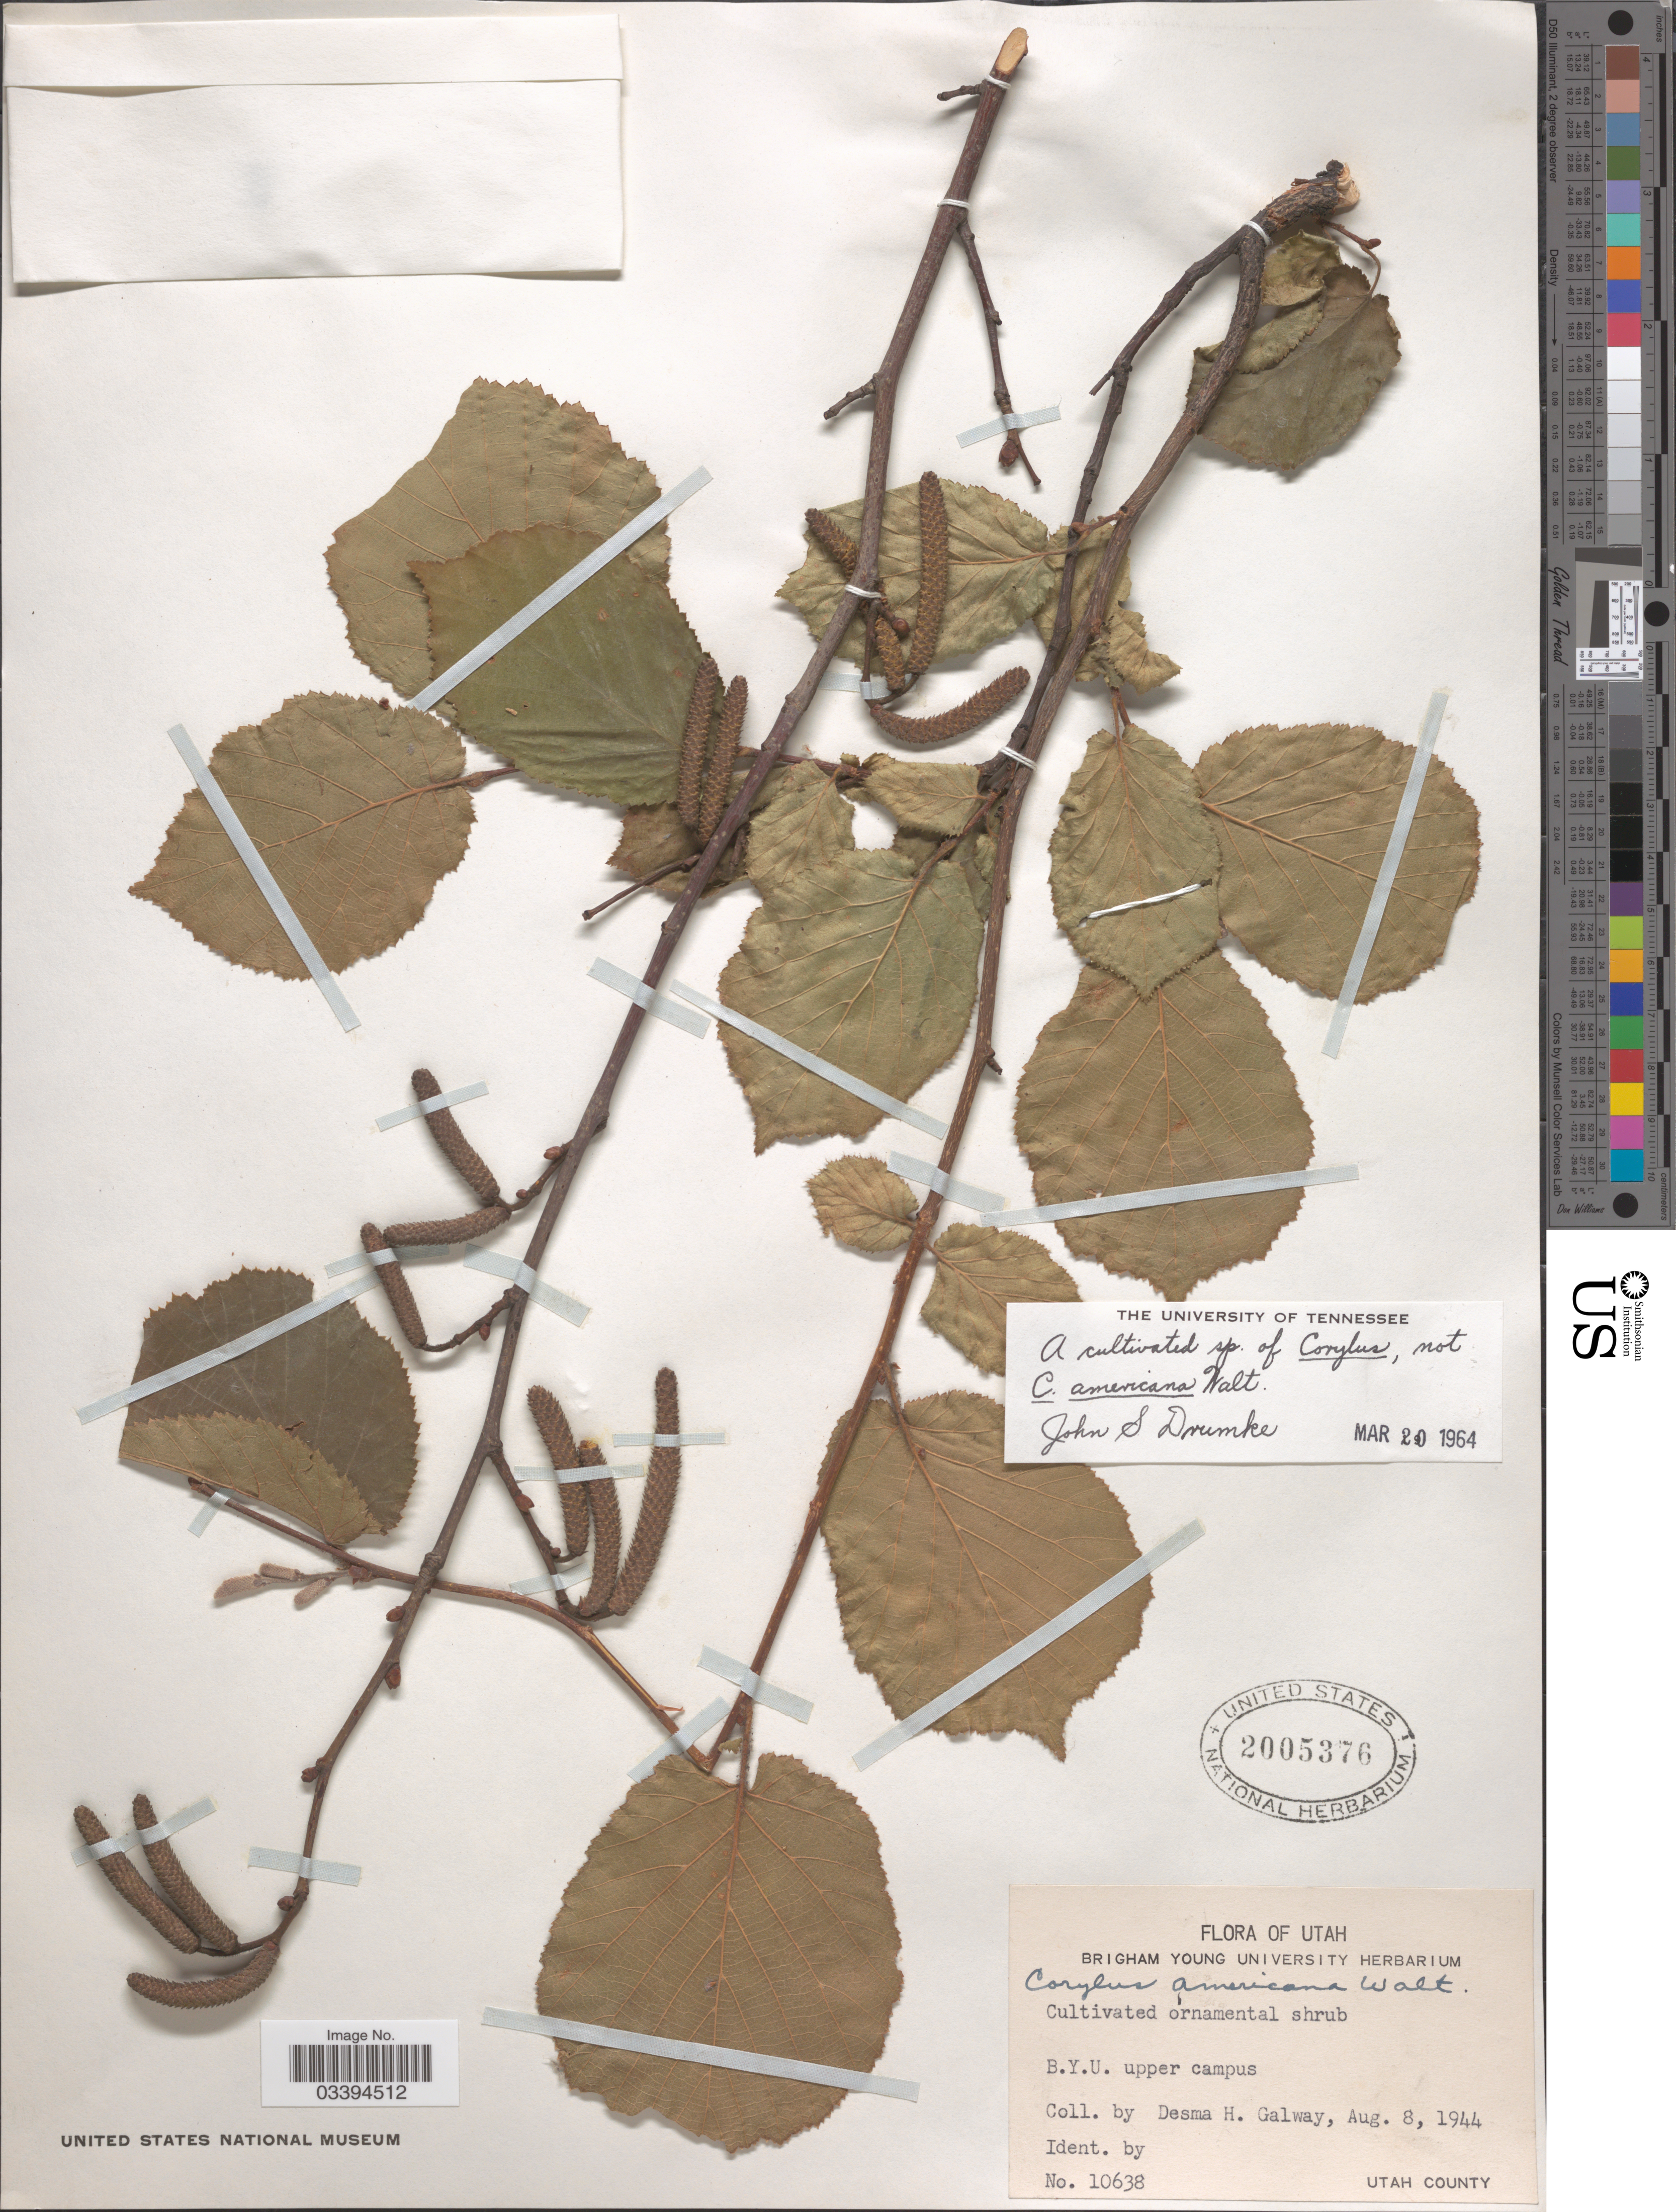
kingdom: Plantae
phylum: Tracheophyta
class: Magnoliopsida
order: Fagales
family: Betulaceae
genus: Corylus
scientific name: Corylus avellana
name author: L.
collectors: D. Galway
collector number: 10638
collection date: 1944-08-08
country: United States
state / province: Utah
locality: B. Y. U. upper camous. Utah County.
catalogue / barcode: US 2005376